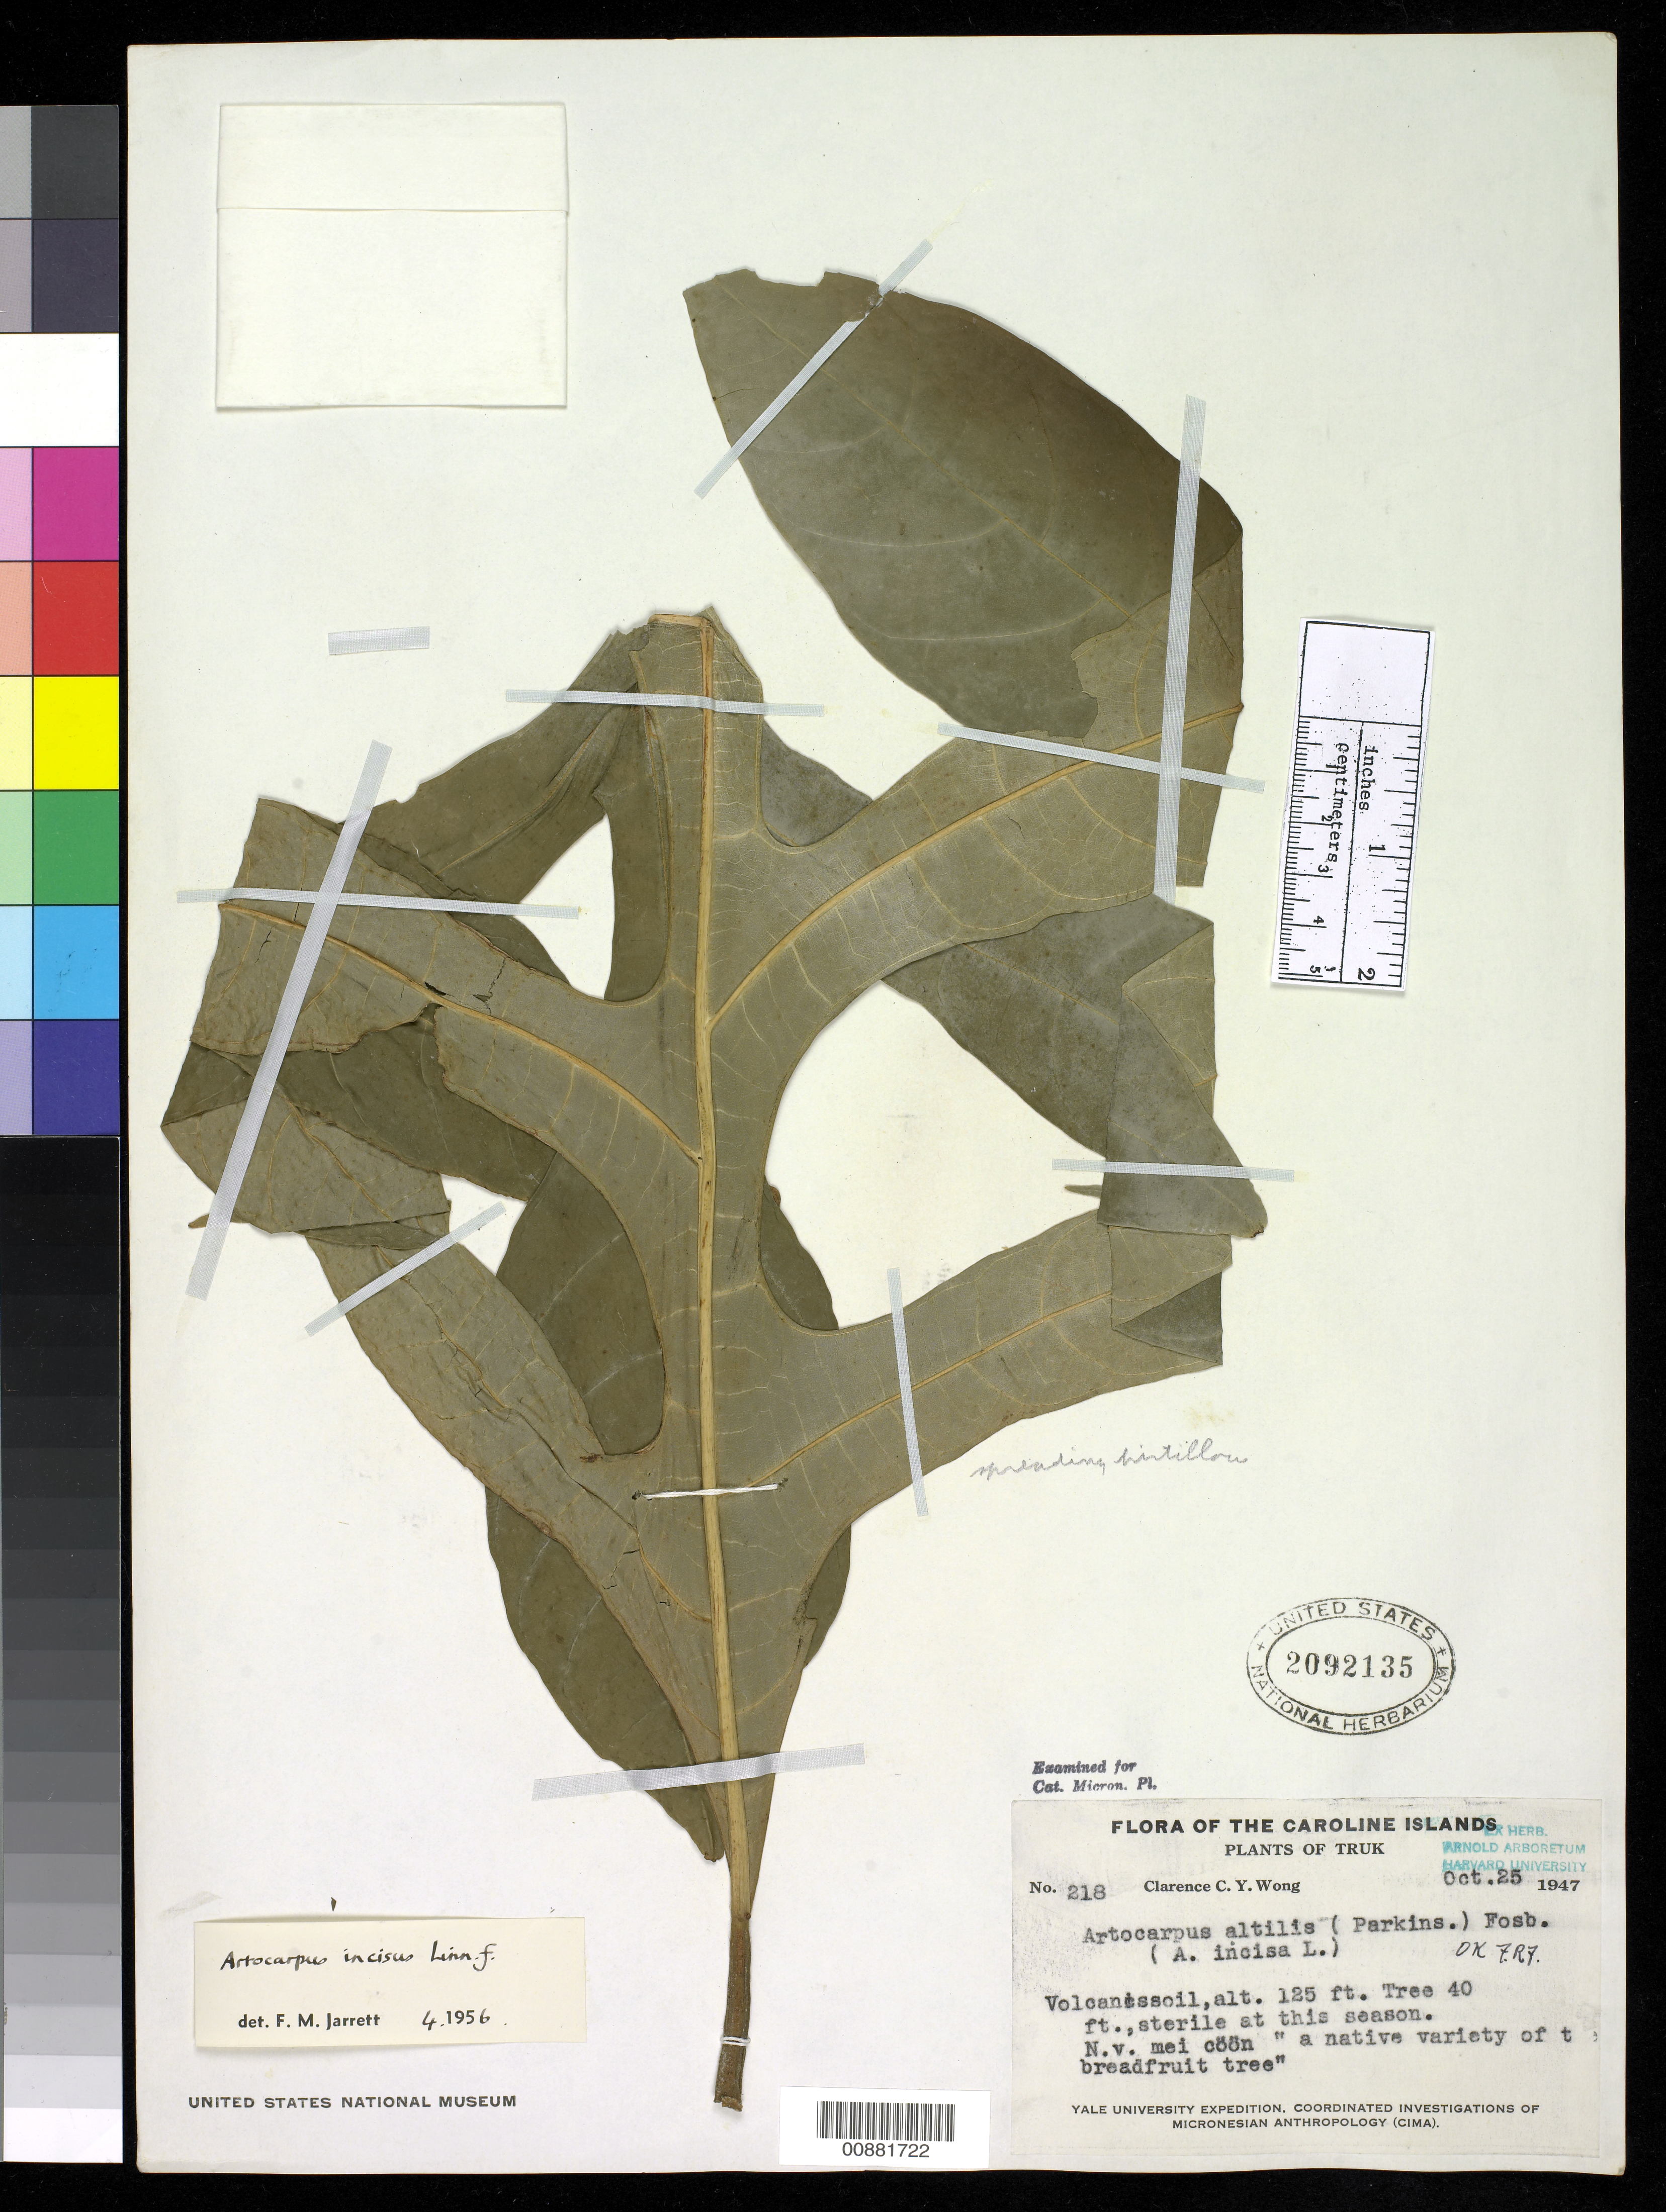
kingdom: Plantae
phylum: Tracheophyta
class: Magnoliopsida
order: Rosales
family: Moraceae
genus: Artocarpus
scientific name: Artocarpus altilis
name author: (Parkinson) Fosberg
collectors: C. Wong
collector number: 218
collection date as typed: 25 Oct 1947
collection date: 1947-10-25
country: Micronesia, Federated States of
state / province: Truk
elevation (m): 38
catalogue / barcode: US 2092135